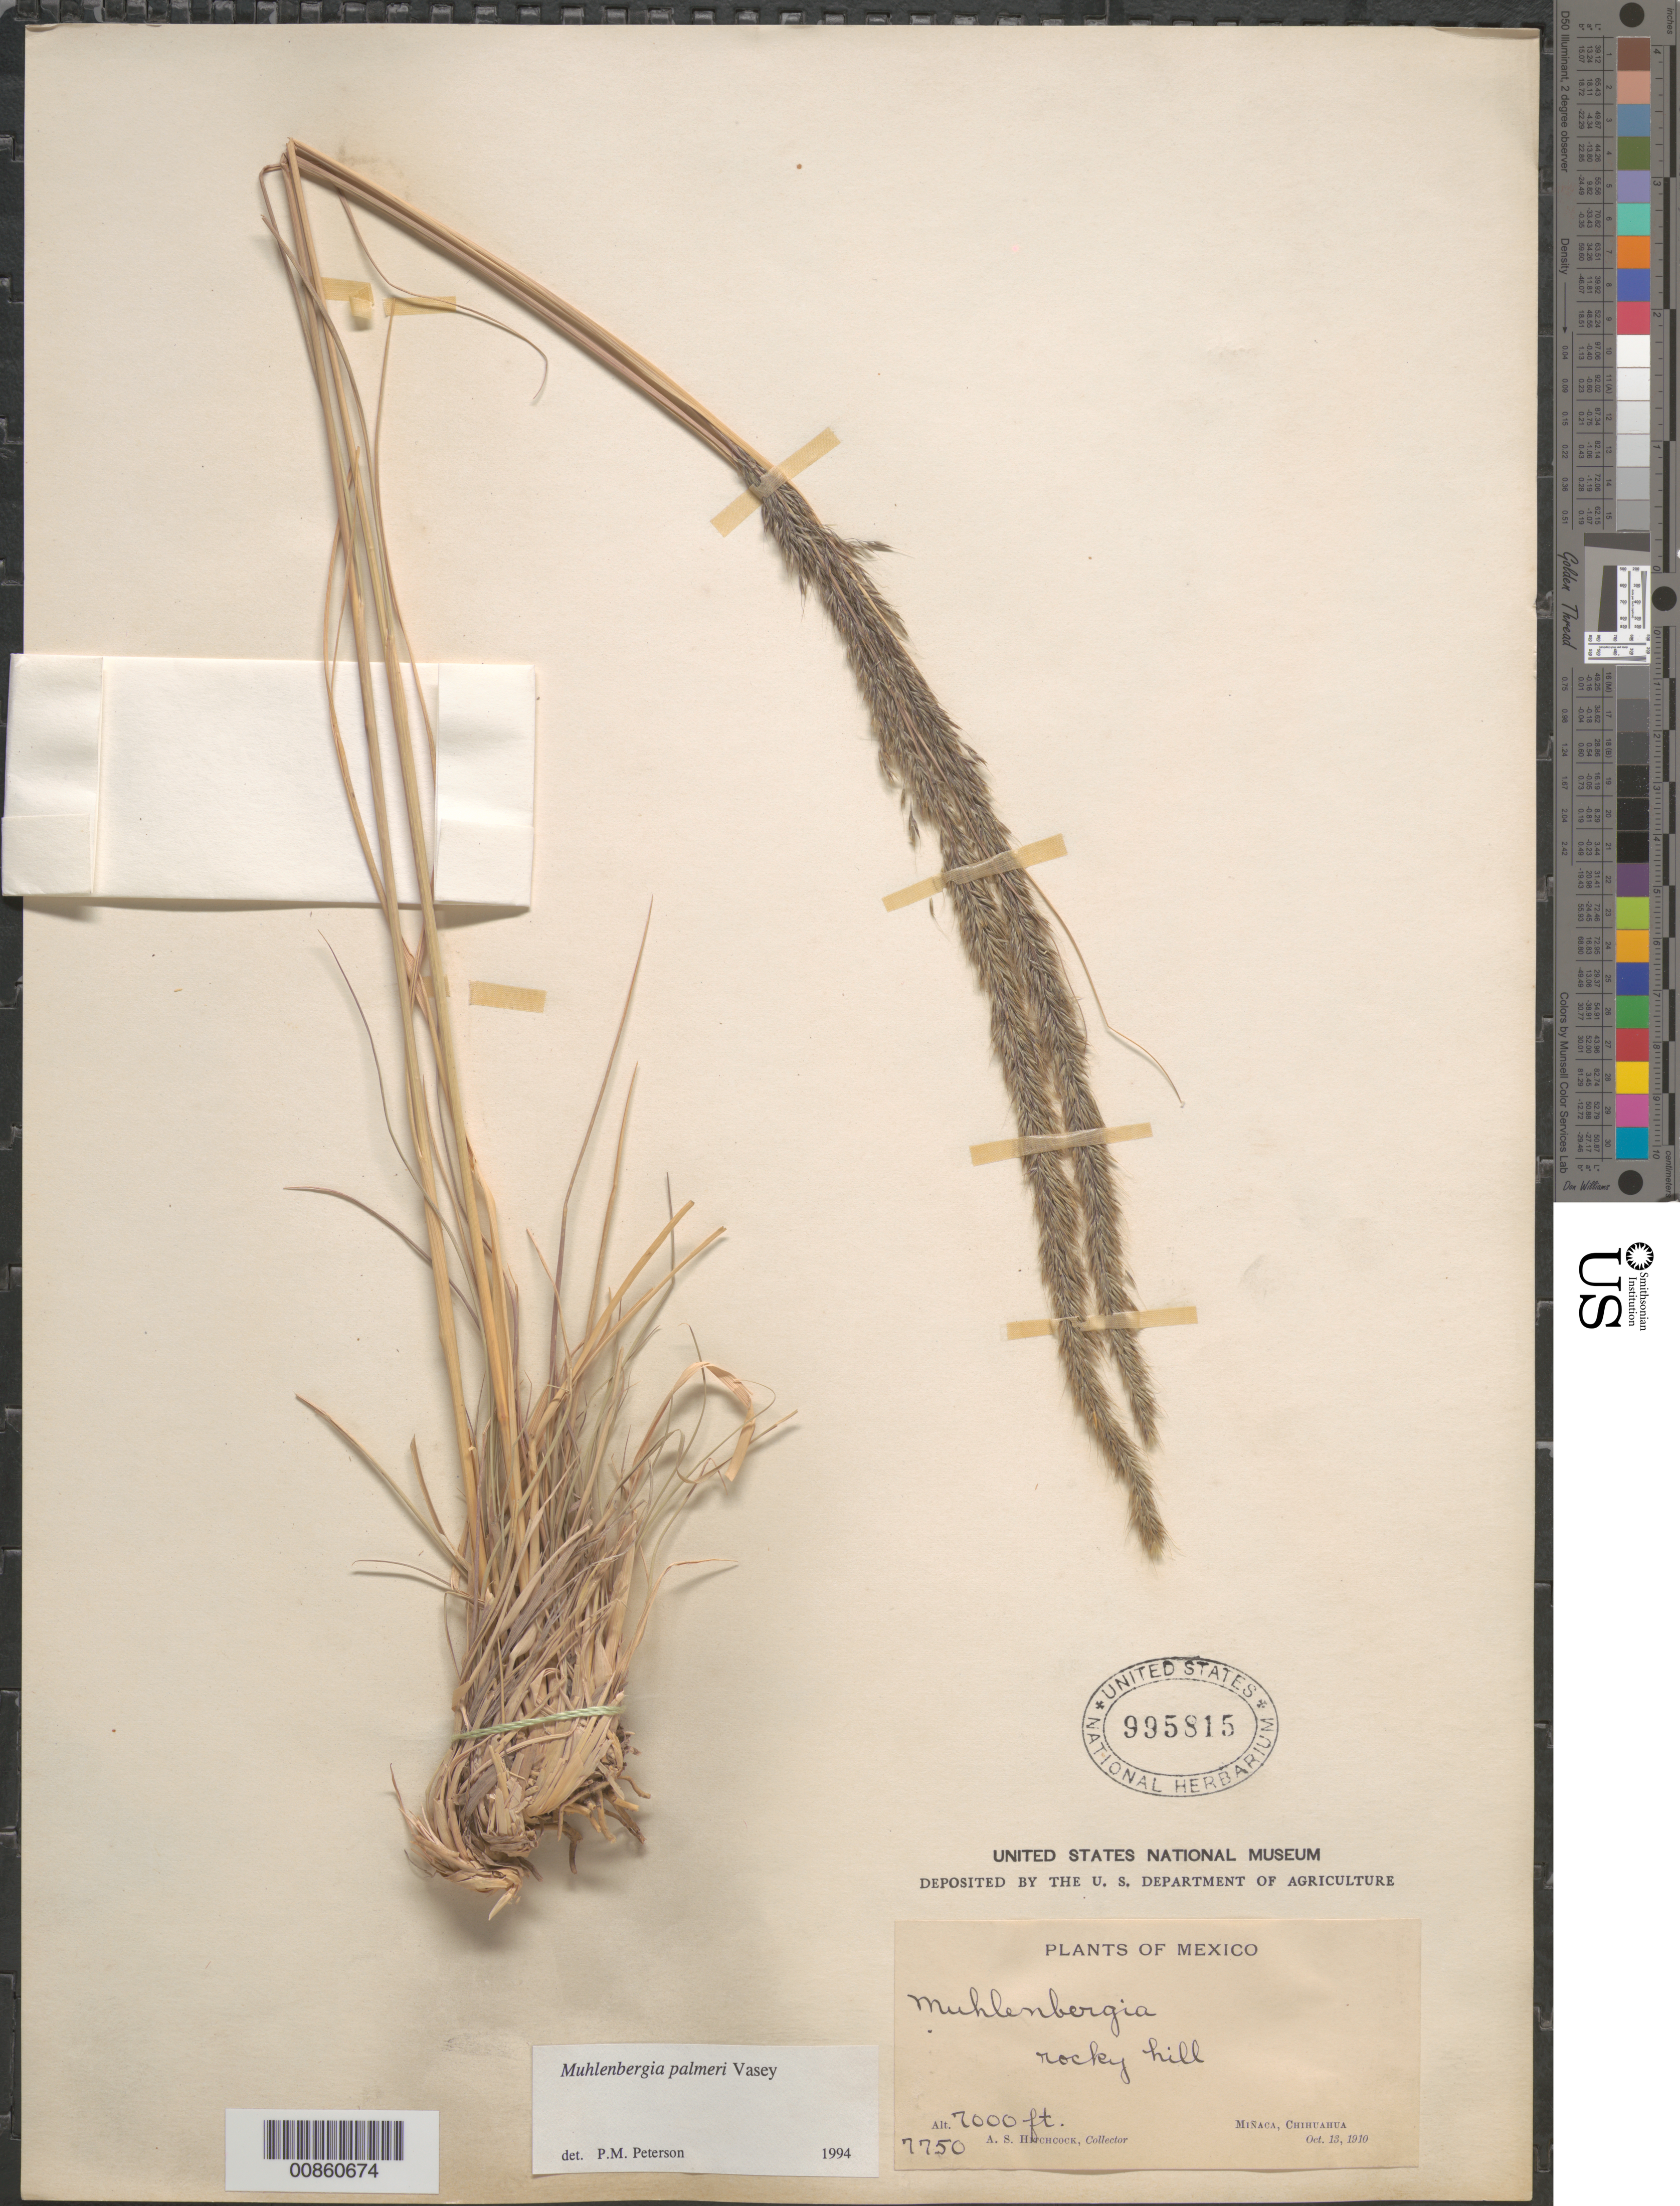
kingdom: Plantae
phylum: Tracheophyta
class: Liliopsida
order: Poales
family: Poaceae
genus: Muhlenbergia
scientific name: Muhlenbergia palmeri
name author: Vasey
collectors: A. S. Hitchcock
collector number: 7750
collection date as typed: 13 Oct 1910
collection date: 1910-10-13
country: Mexico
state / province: Chihuahua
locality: Miniaca, Chih.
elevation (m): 2134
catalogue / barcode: US 995815